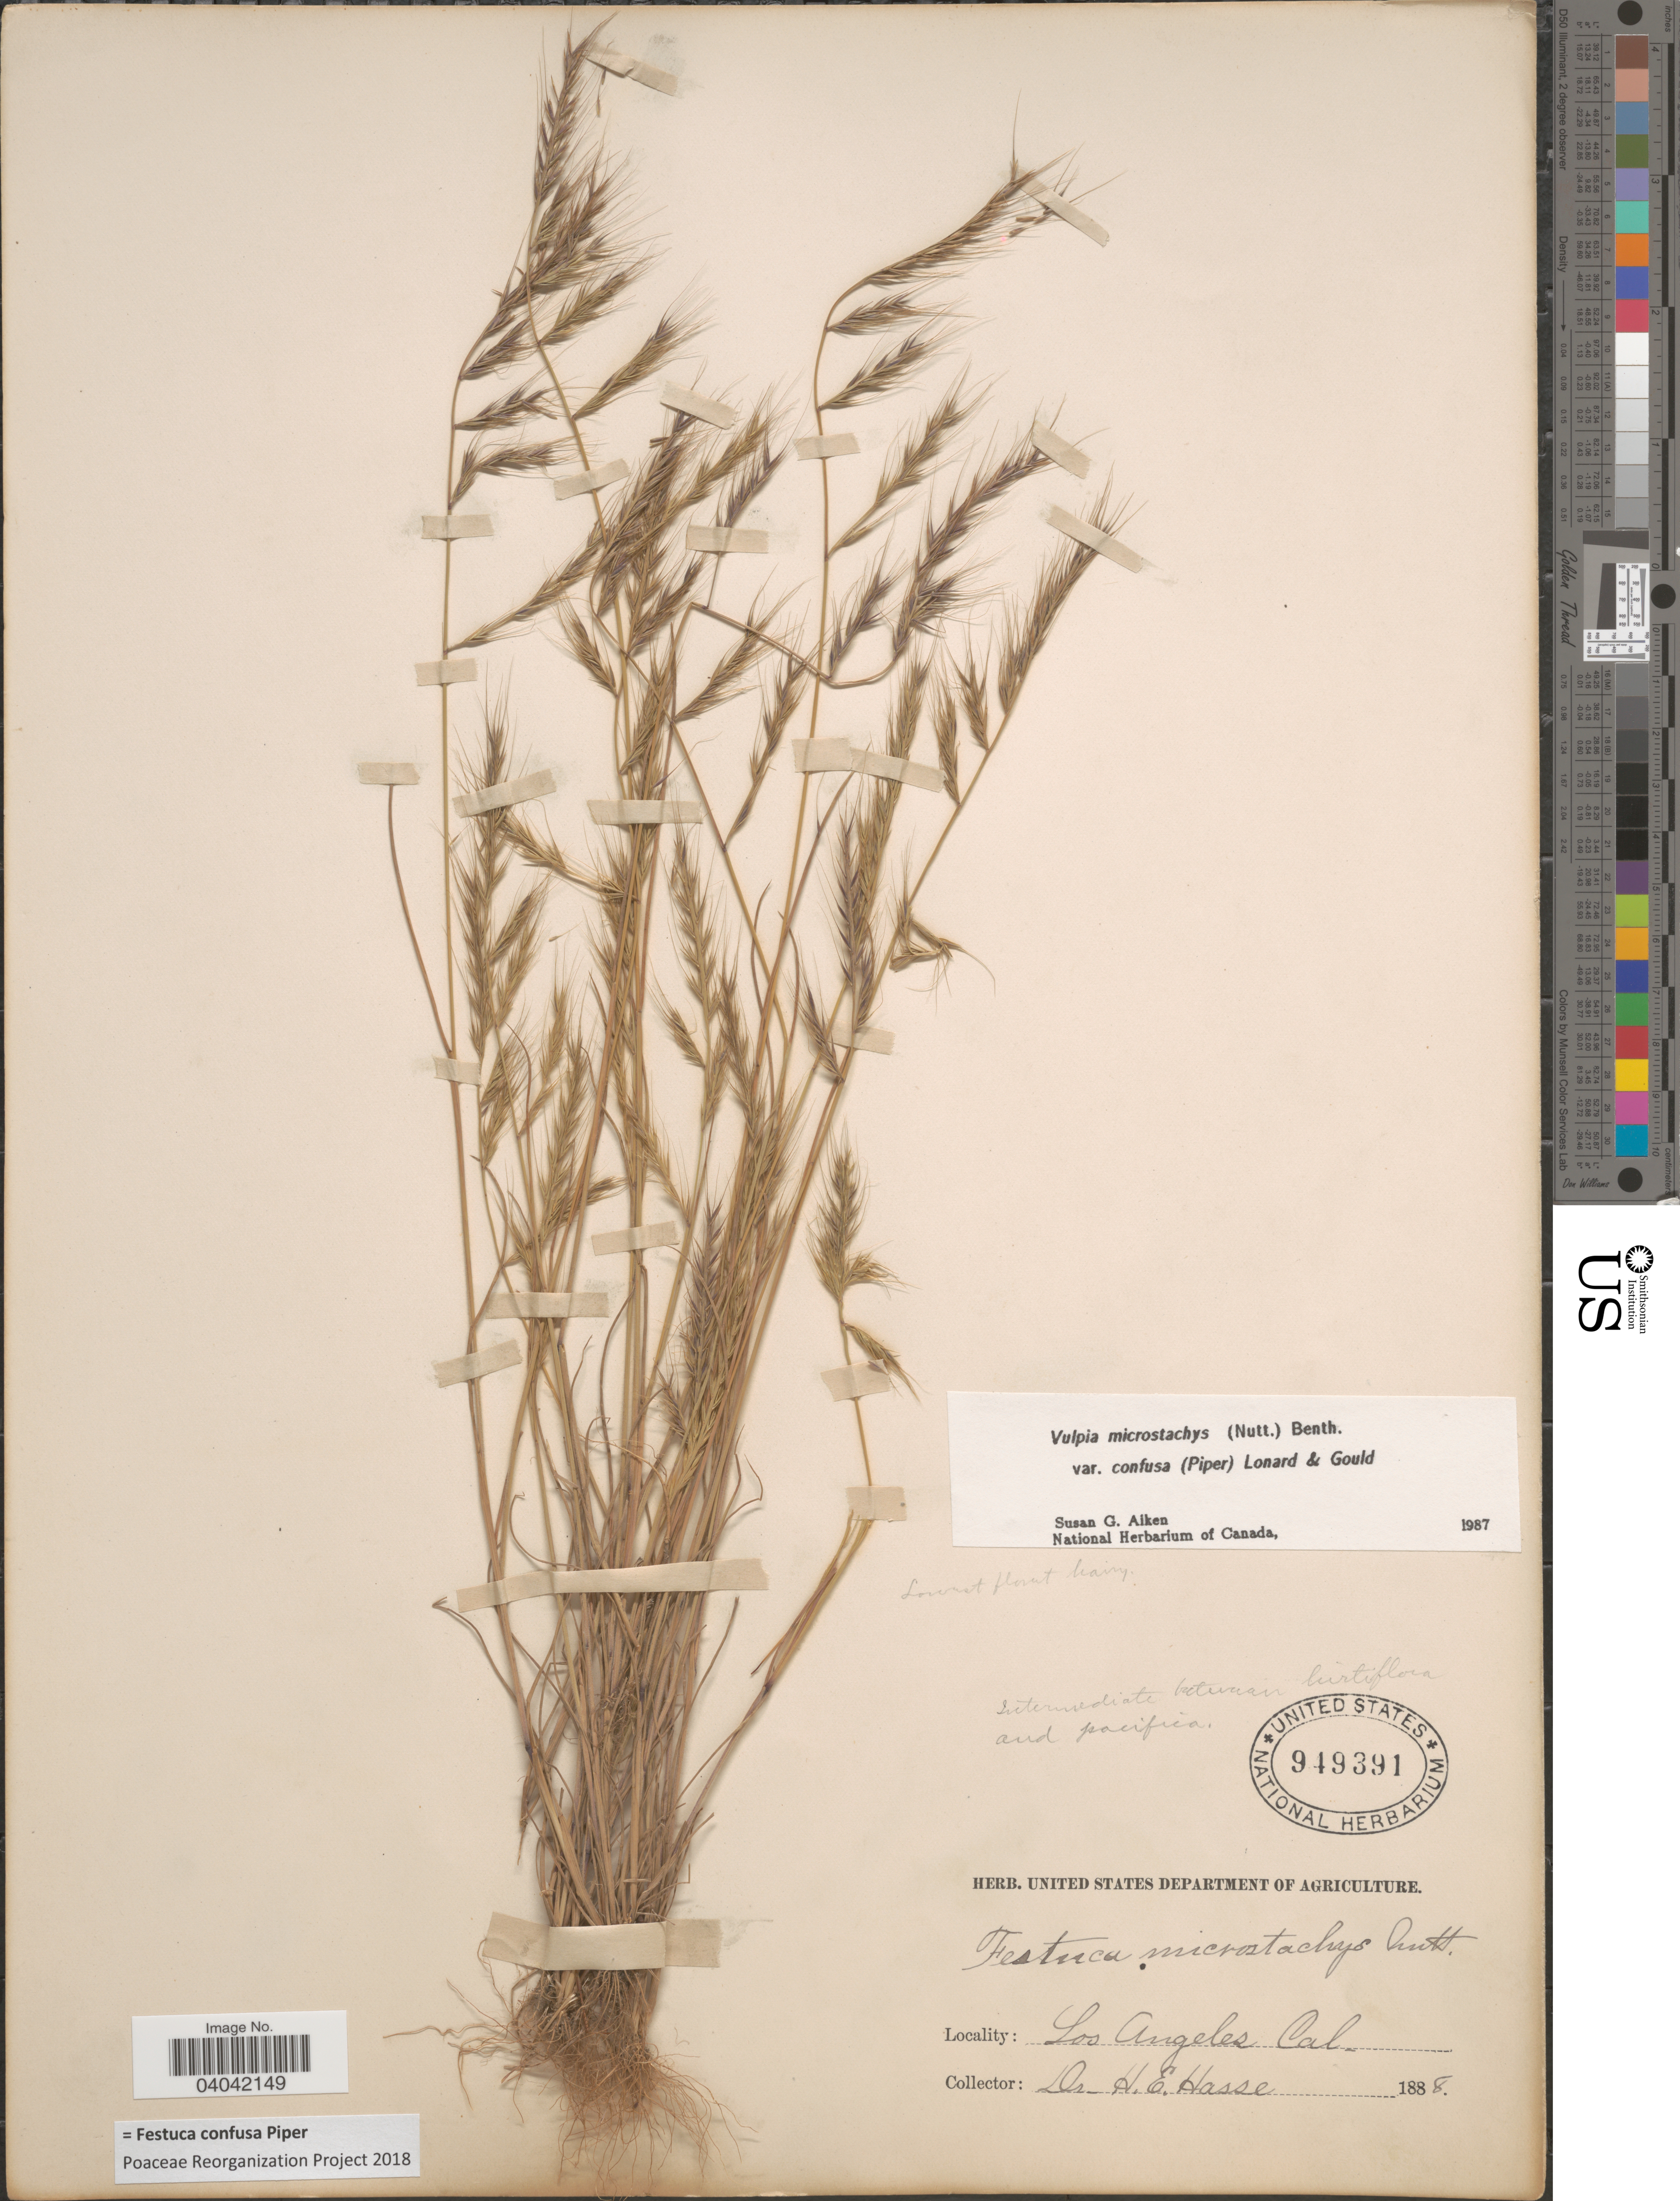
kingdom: Plantae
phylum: Tracheophyta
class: Liliopsida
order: Poales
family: Poaceae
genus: Festuca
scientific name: Festuca confusa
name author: Piper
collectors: H. E. Hasse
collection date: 1888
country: United States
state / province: California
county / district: Los Angeles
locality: Los Angeles.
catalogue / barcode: US 949391